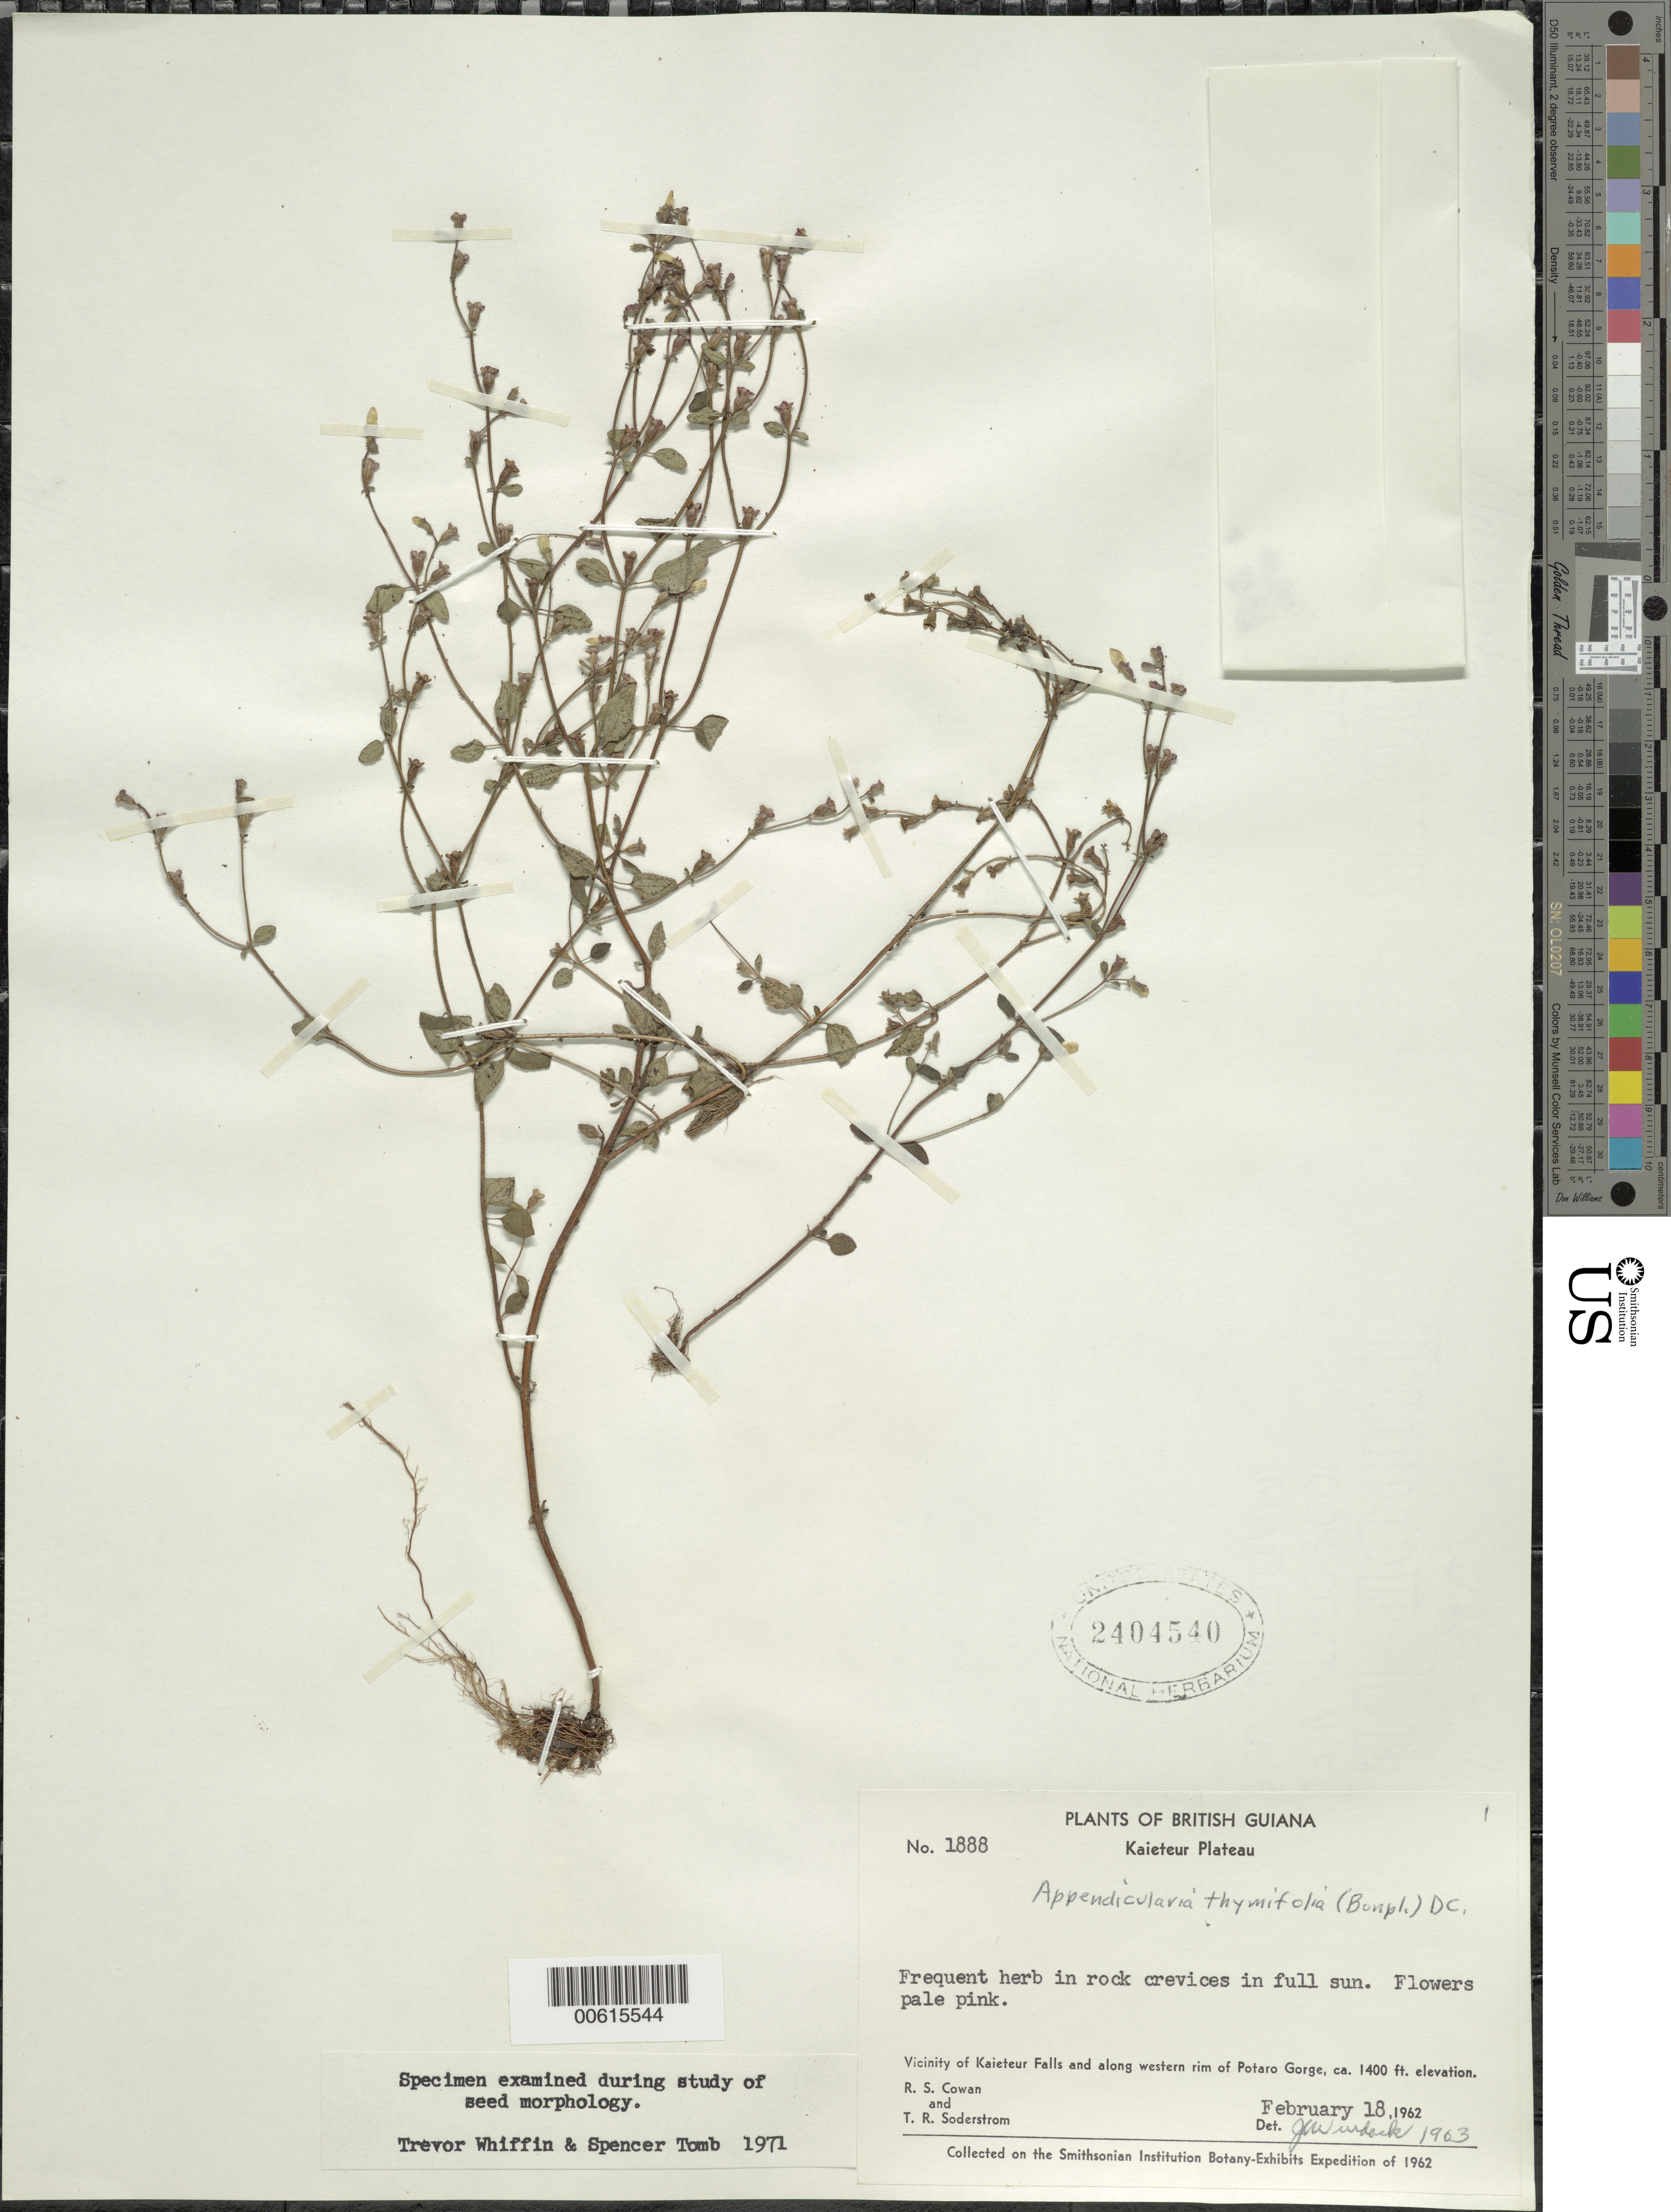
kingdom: Plantae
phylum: Tracheophyta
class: Magnoliopsida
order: Myrtales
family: Melastomataceae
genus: Appendicularia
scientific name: Appendicularia thymifolia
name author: (Bonpl.) DC.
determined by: Wurdack, John J., (US), US (UNITED STATES)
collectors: R. S. Cowan & T. R. Soderstrom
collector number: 1888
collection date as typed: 18-Feb-62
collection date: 1962-02-18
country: Guyana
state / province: Potaro-Siparuni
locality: Kaieteur Plateau, vicinity of Kaieteur Falls and western rim of Potaro Gorge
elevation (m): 427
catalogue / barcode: US 2404540